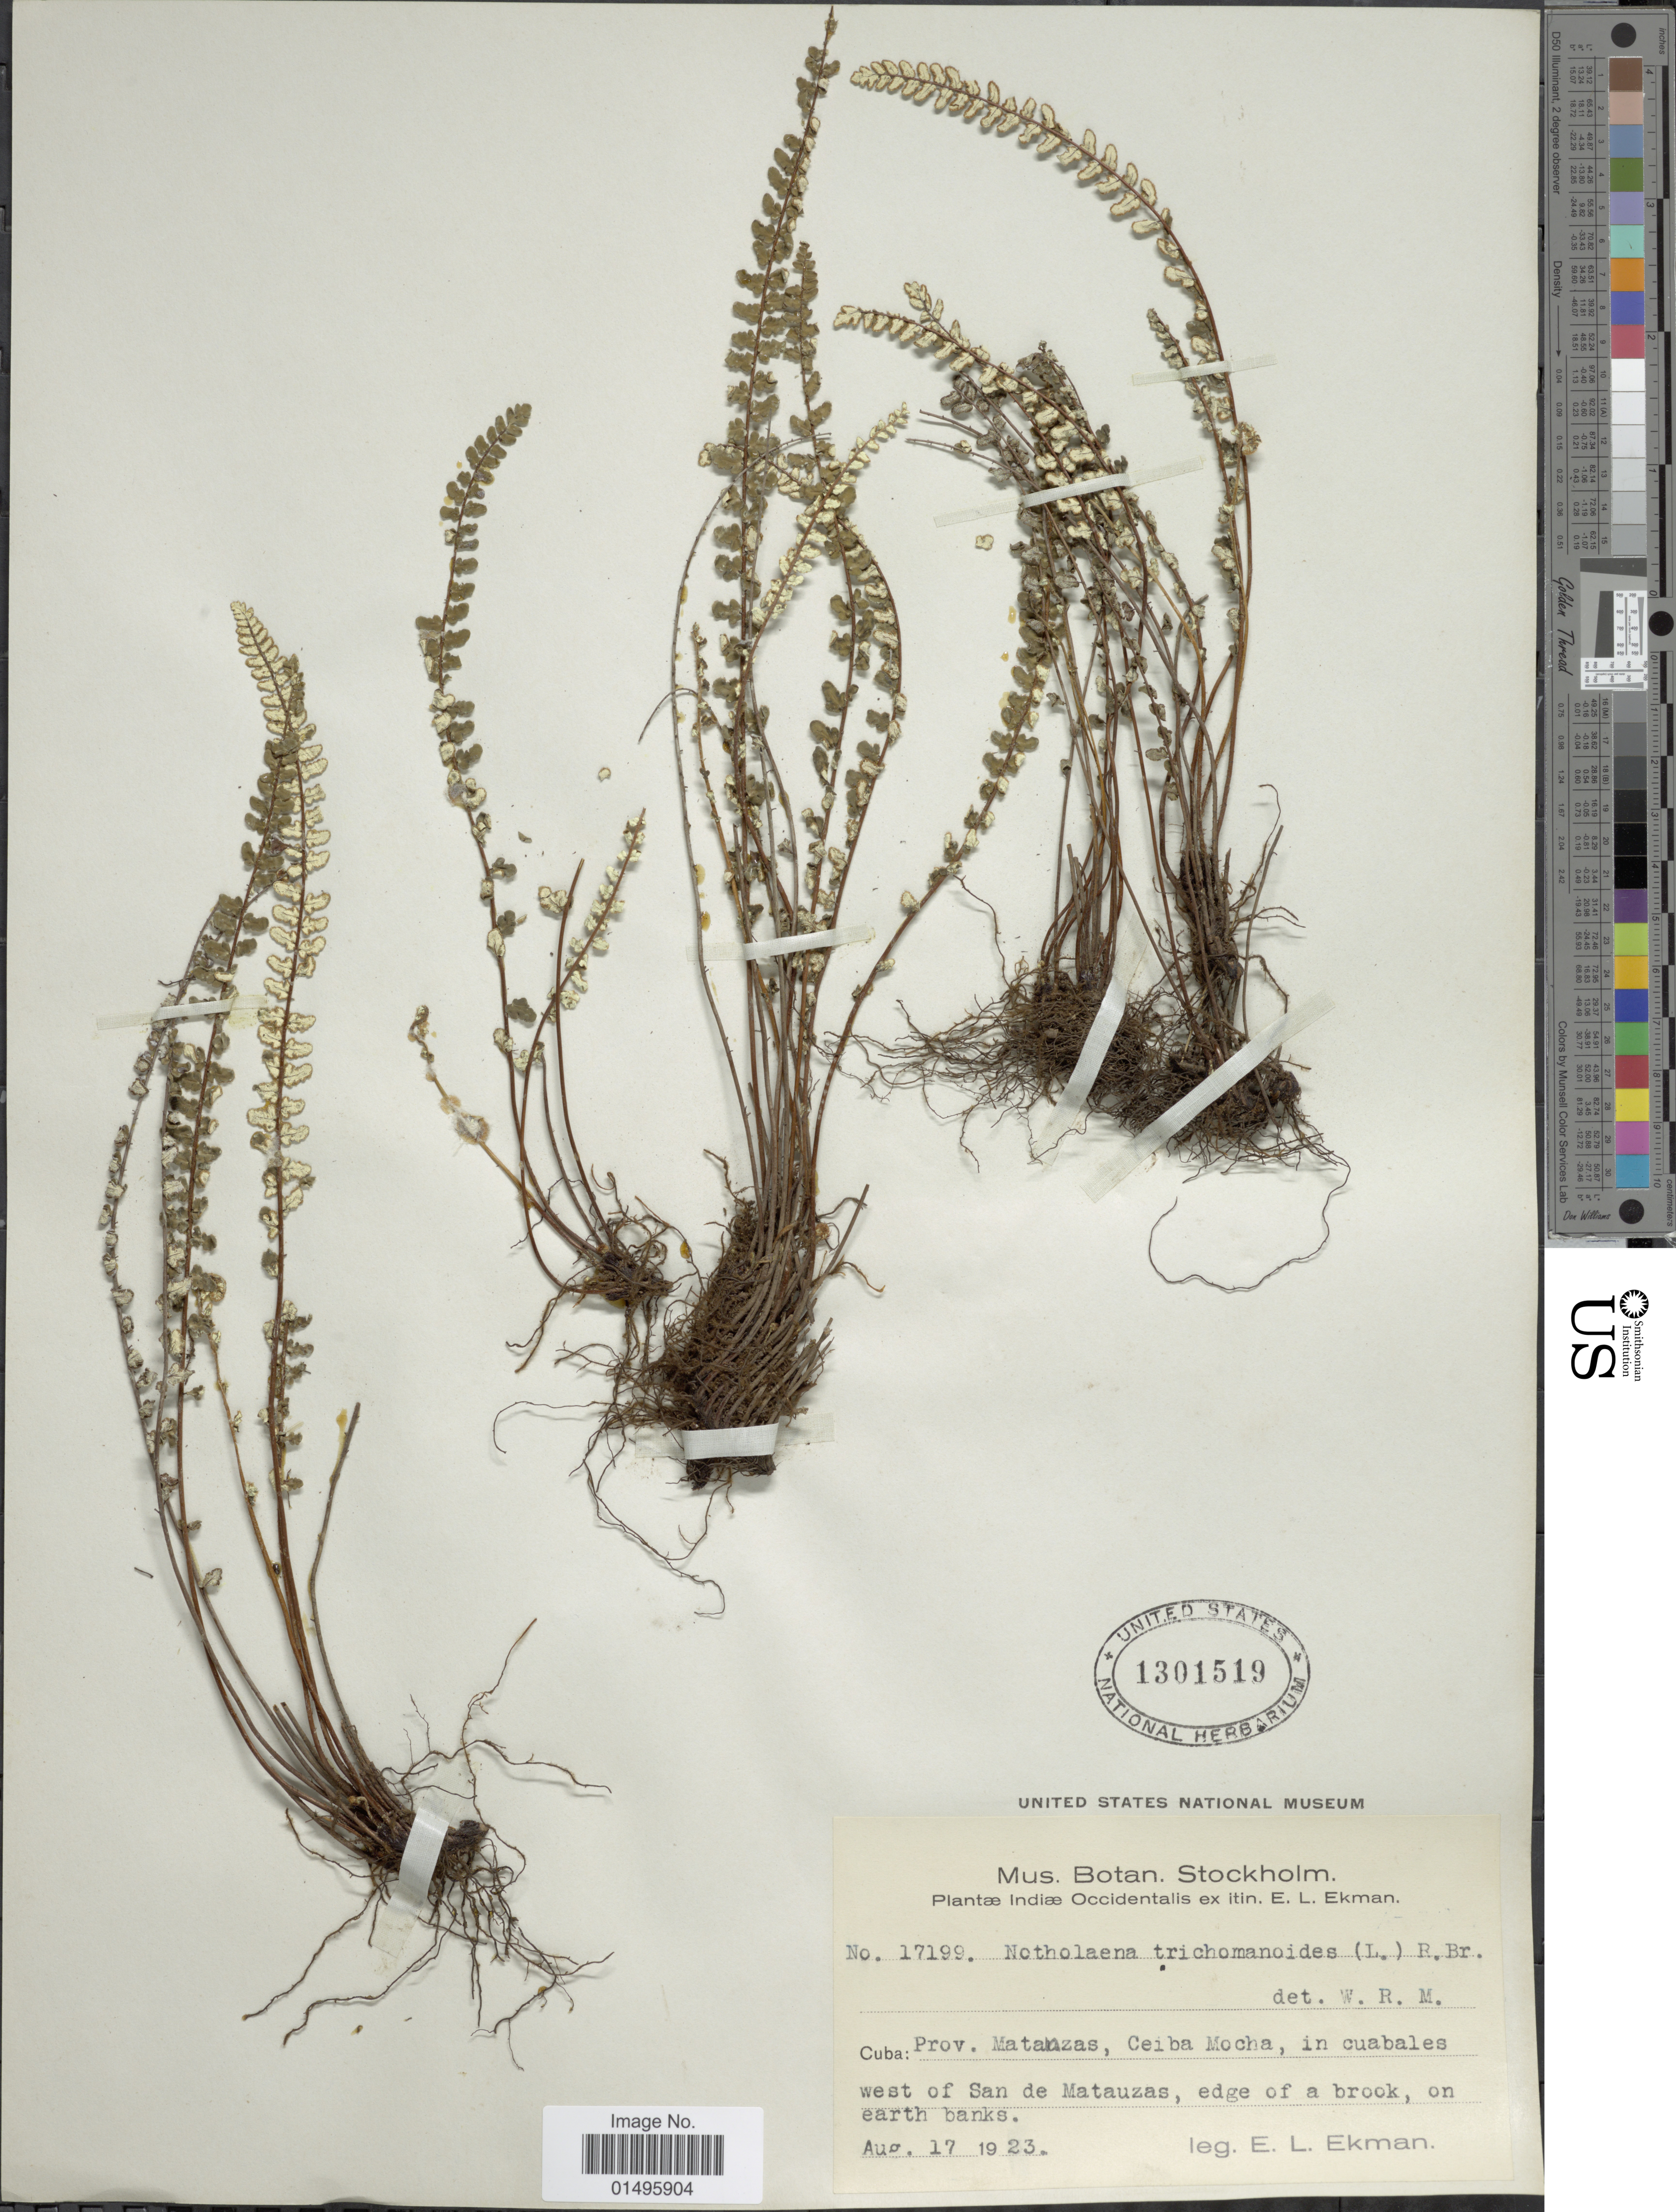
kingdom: Plantae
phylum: Tracheophyta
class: Polypodiopsida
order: Polypodiales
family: Pteridaceae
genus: Notholaena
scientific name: Notholaena trichomanoides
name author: (L.) Desv.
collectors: E. L. Ekman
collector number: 17199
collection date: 1923-08-17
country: Cuba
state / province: Matanzas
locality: Cuba, Ceiba Mocha, un cuabales west of San de Matauzas, edge of a brook, on earth banks.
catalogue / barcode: US 1301519